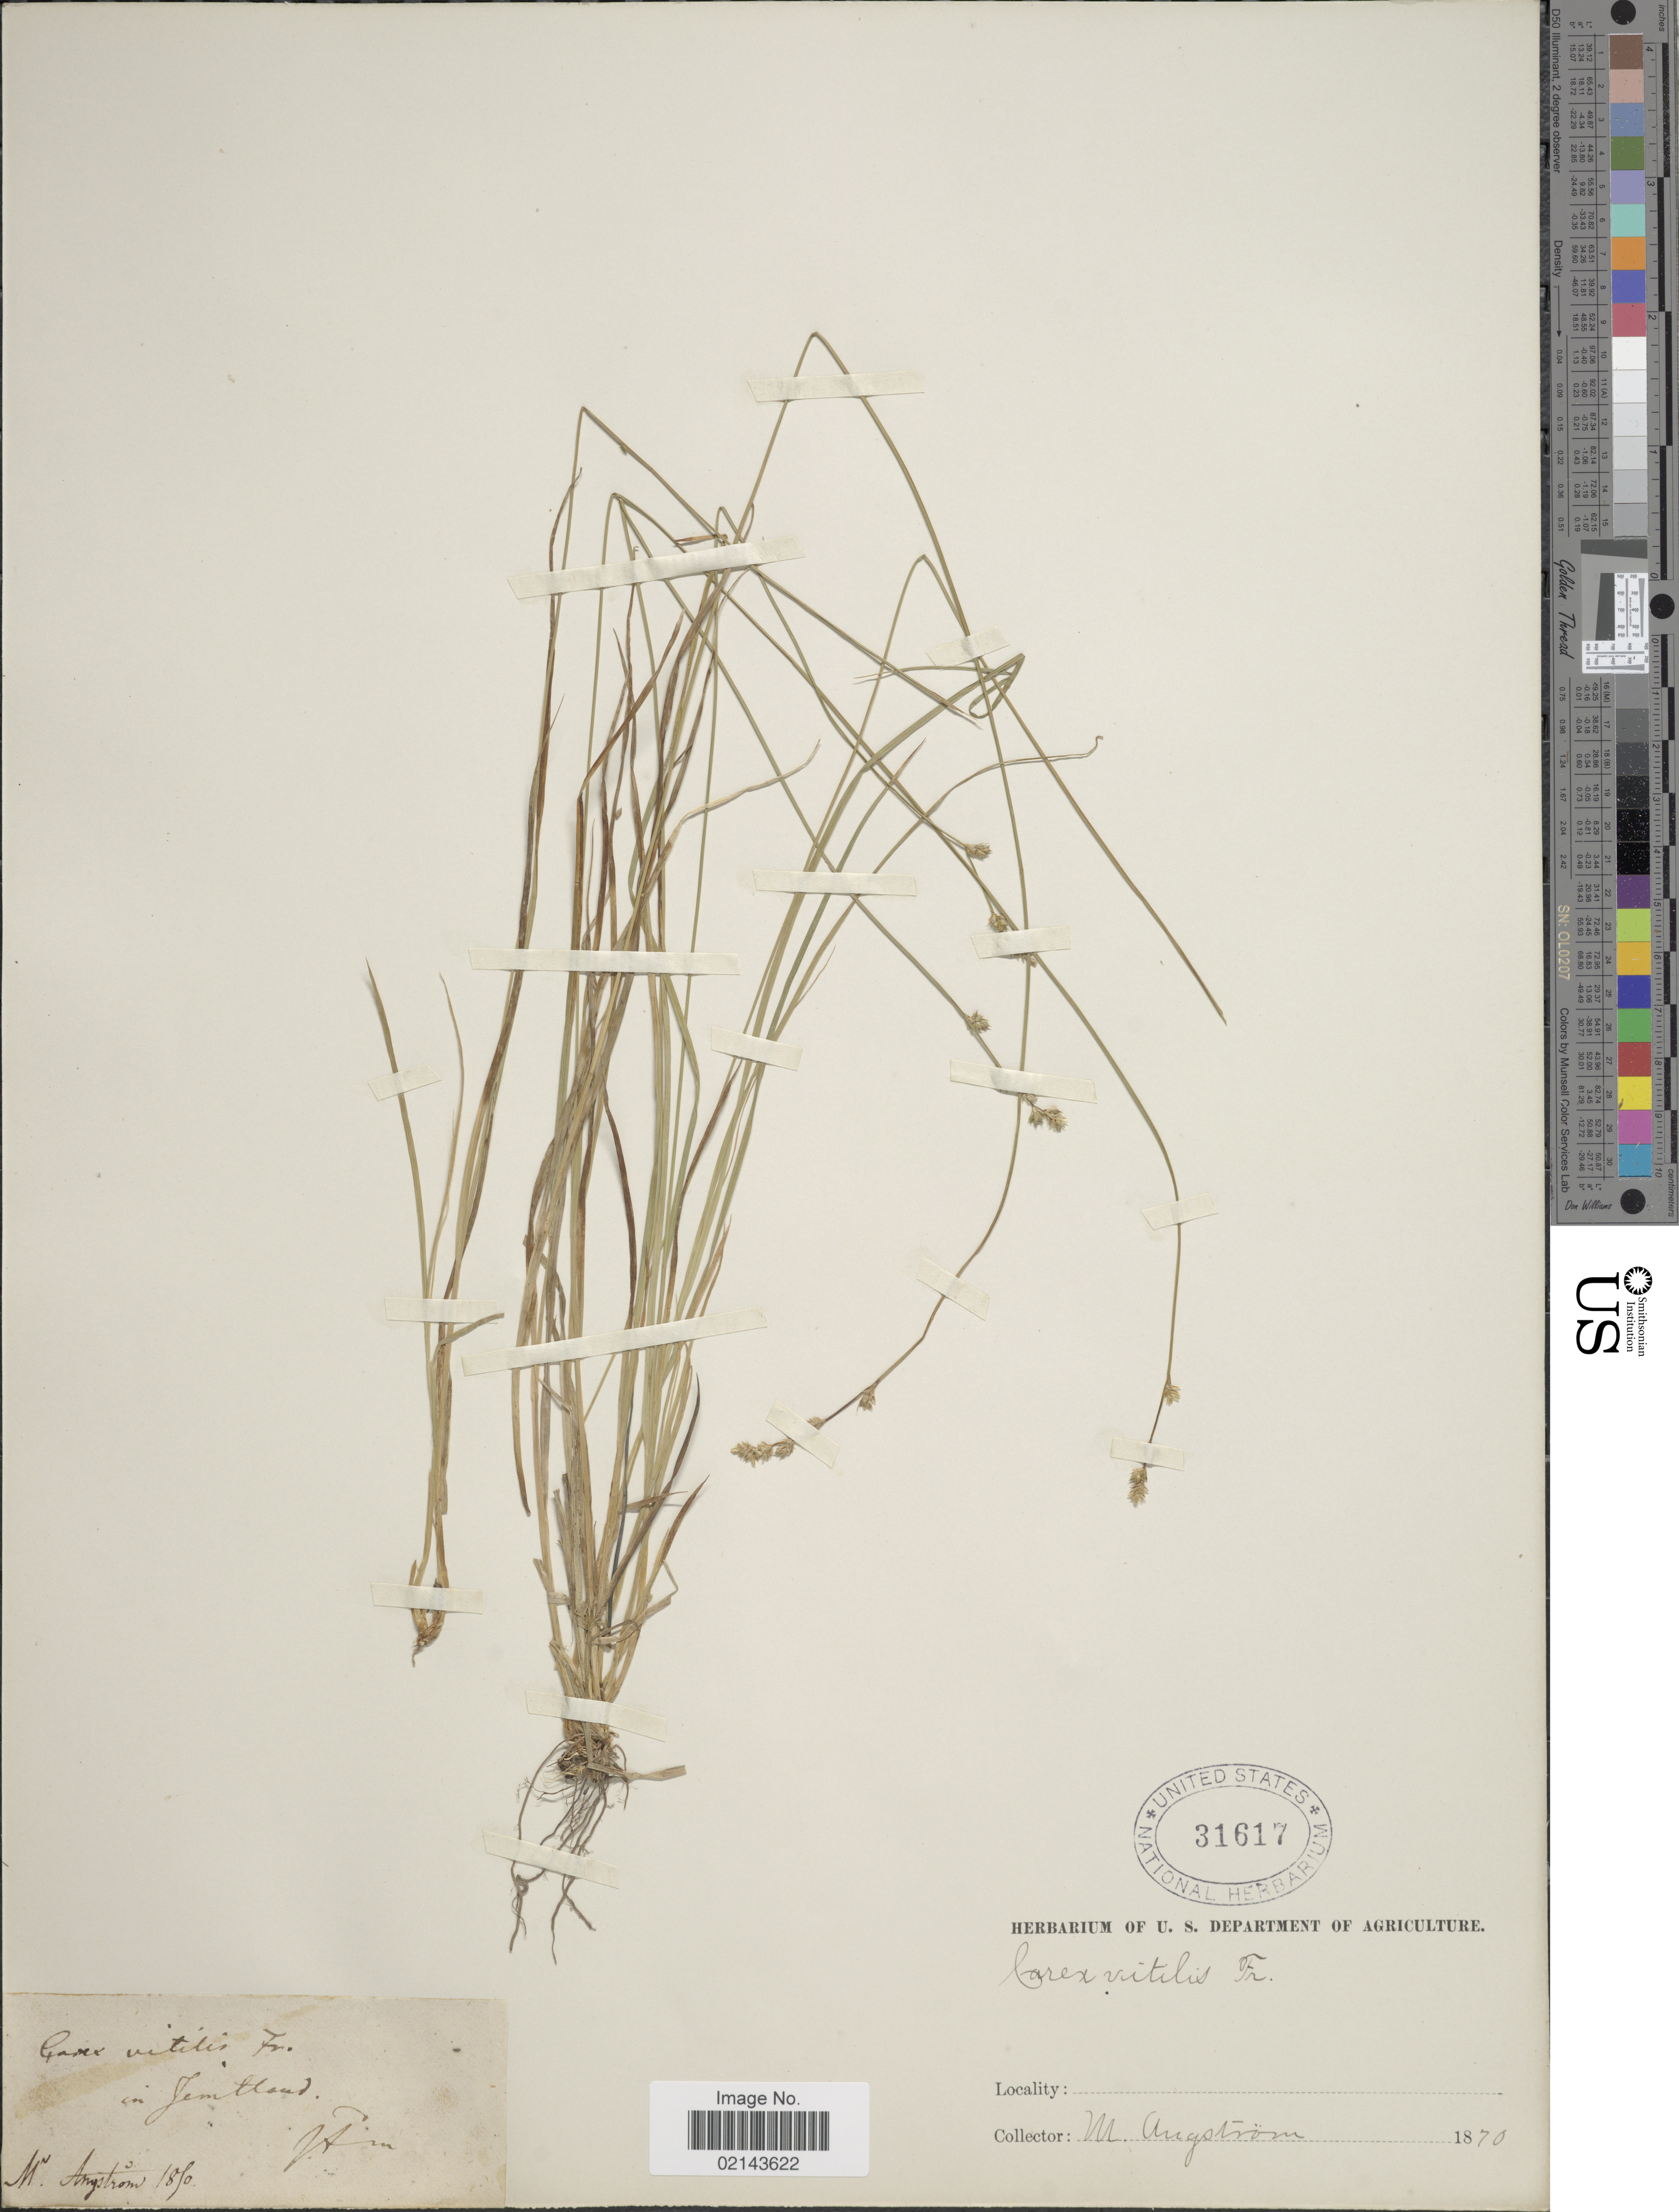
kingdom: Plantae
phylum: Tracheophyta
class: Liliopsida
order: Poales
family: Cyperaceae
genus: Carex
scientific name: Carex brunnescens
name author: (Pers.) Poir.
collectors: M. Angstrom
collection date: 1870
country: Sweden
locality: In Jemtland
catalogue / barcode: US 31617